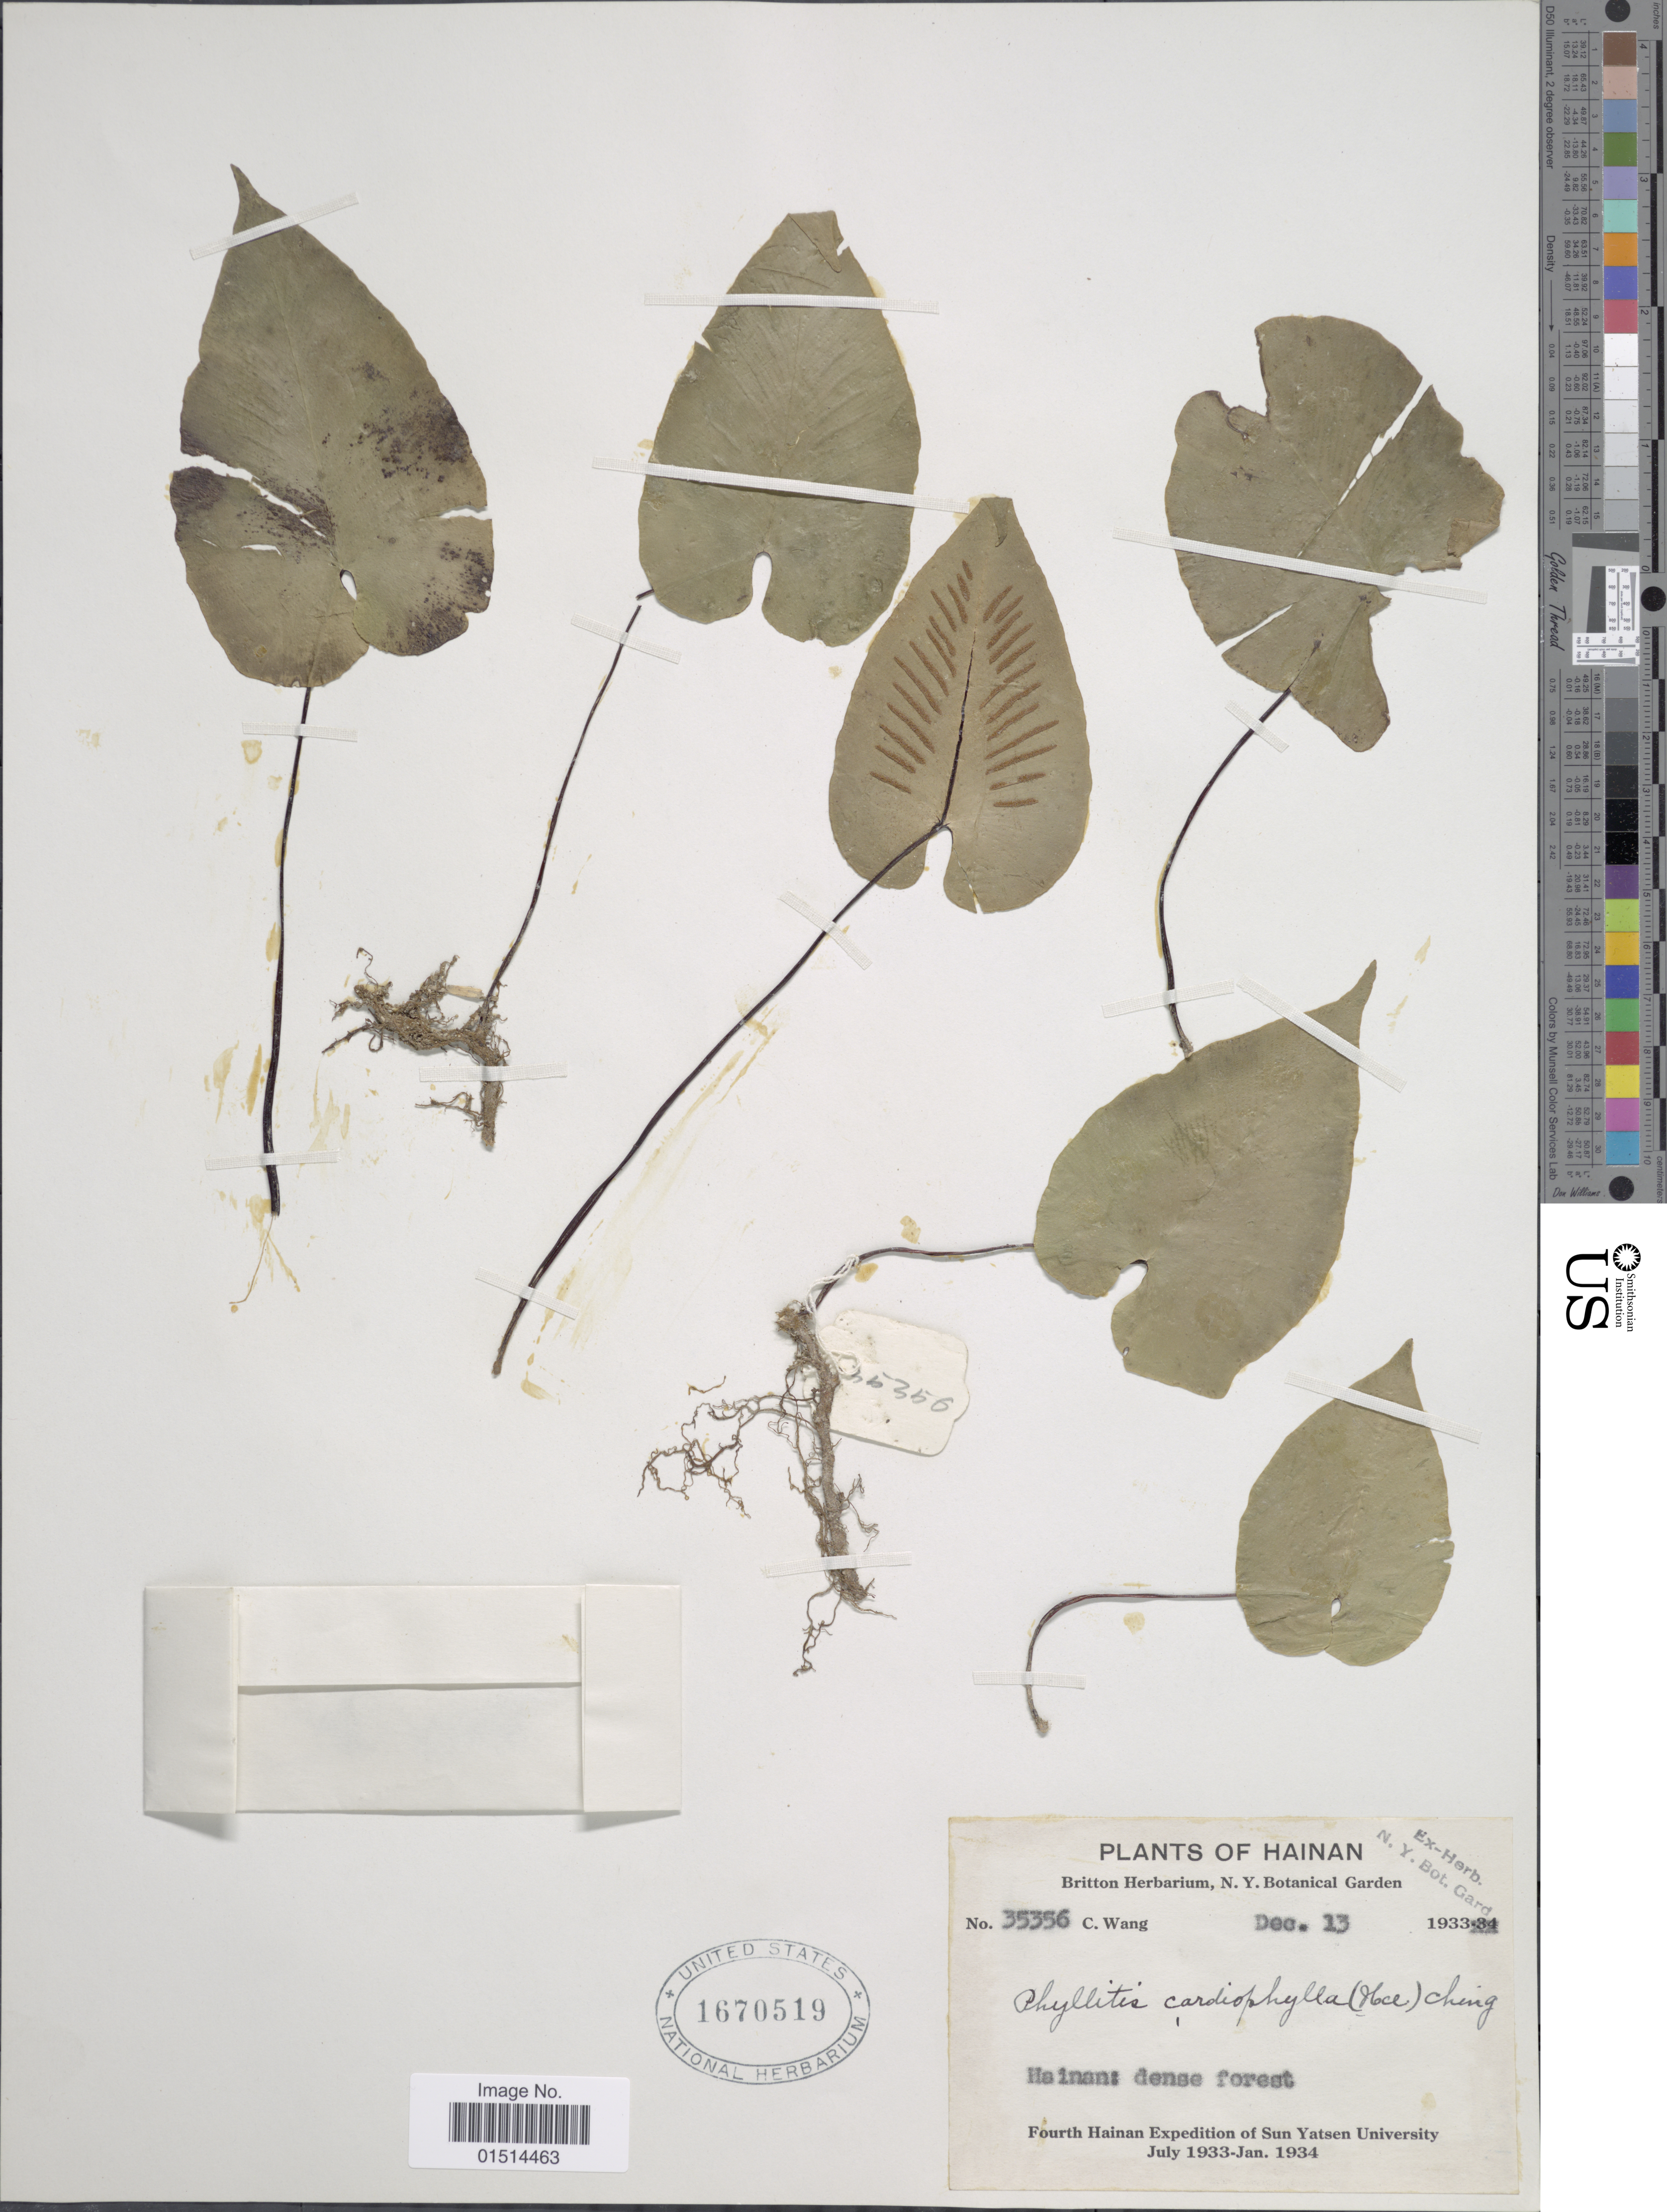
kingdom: Plantae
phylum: Tracheophyta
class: Polypodiopsida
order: Polypodiales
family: Aspleniaceae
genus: Asplenium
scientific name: Asplenium cardiophyllum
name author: (Hance) Baker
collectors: C. Wang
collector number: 35356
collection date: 1933-12-13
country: China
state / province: Hainan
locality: Hainan; dense forest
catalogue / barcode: US 1670519